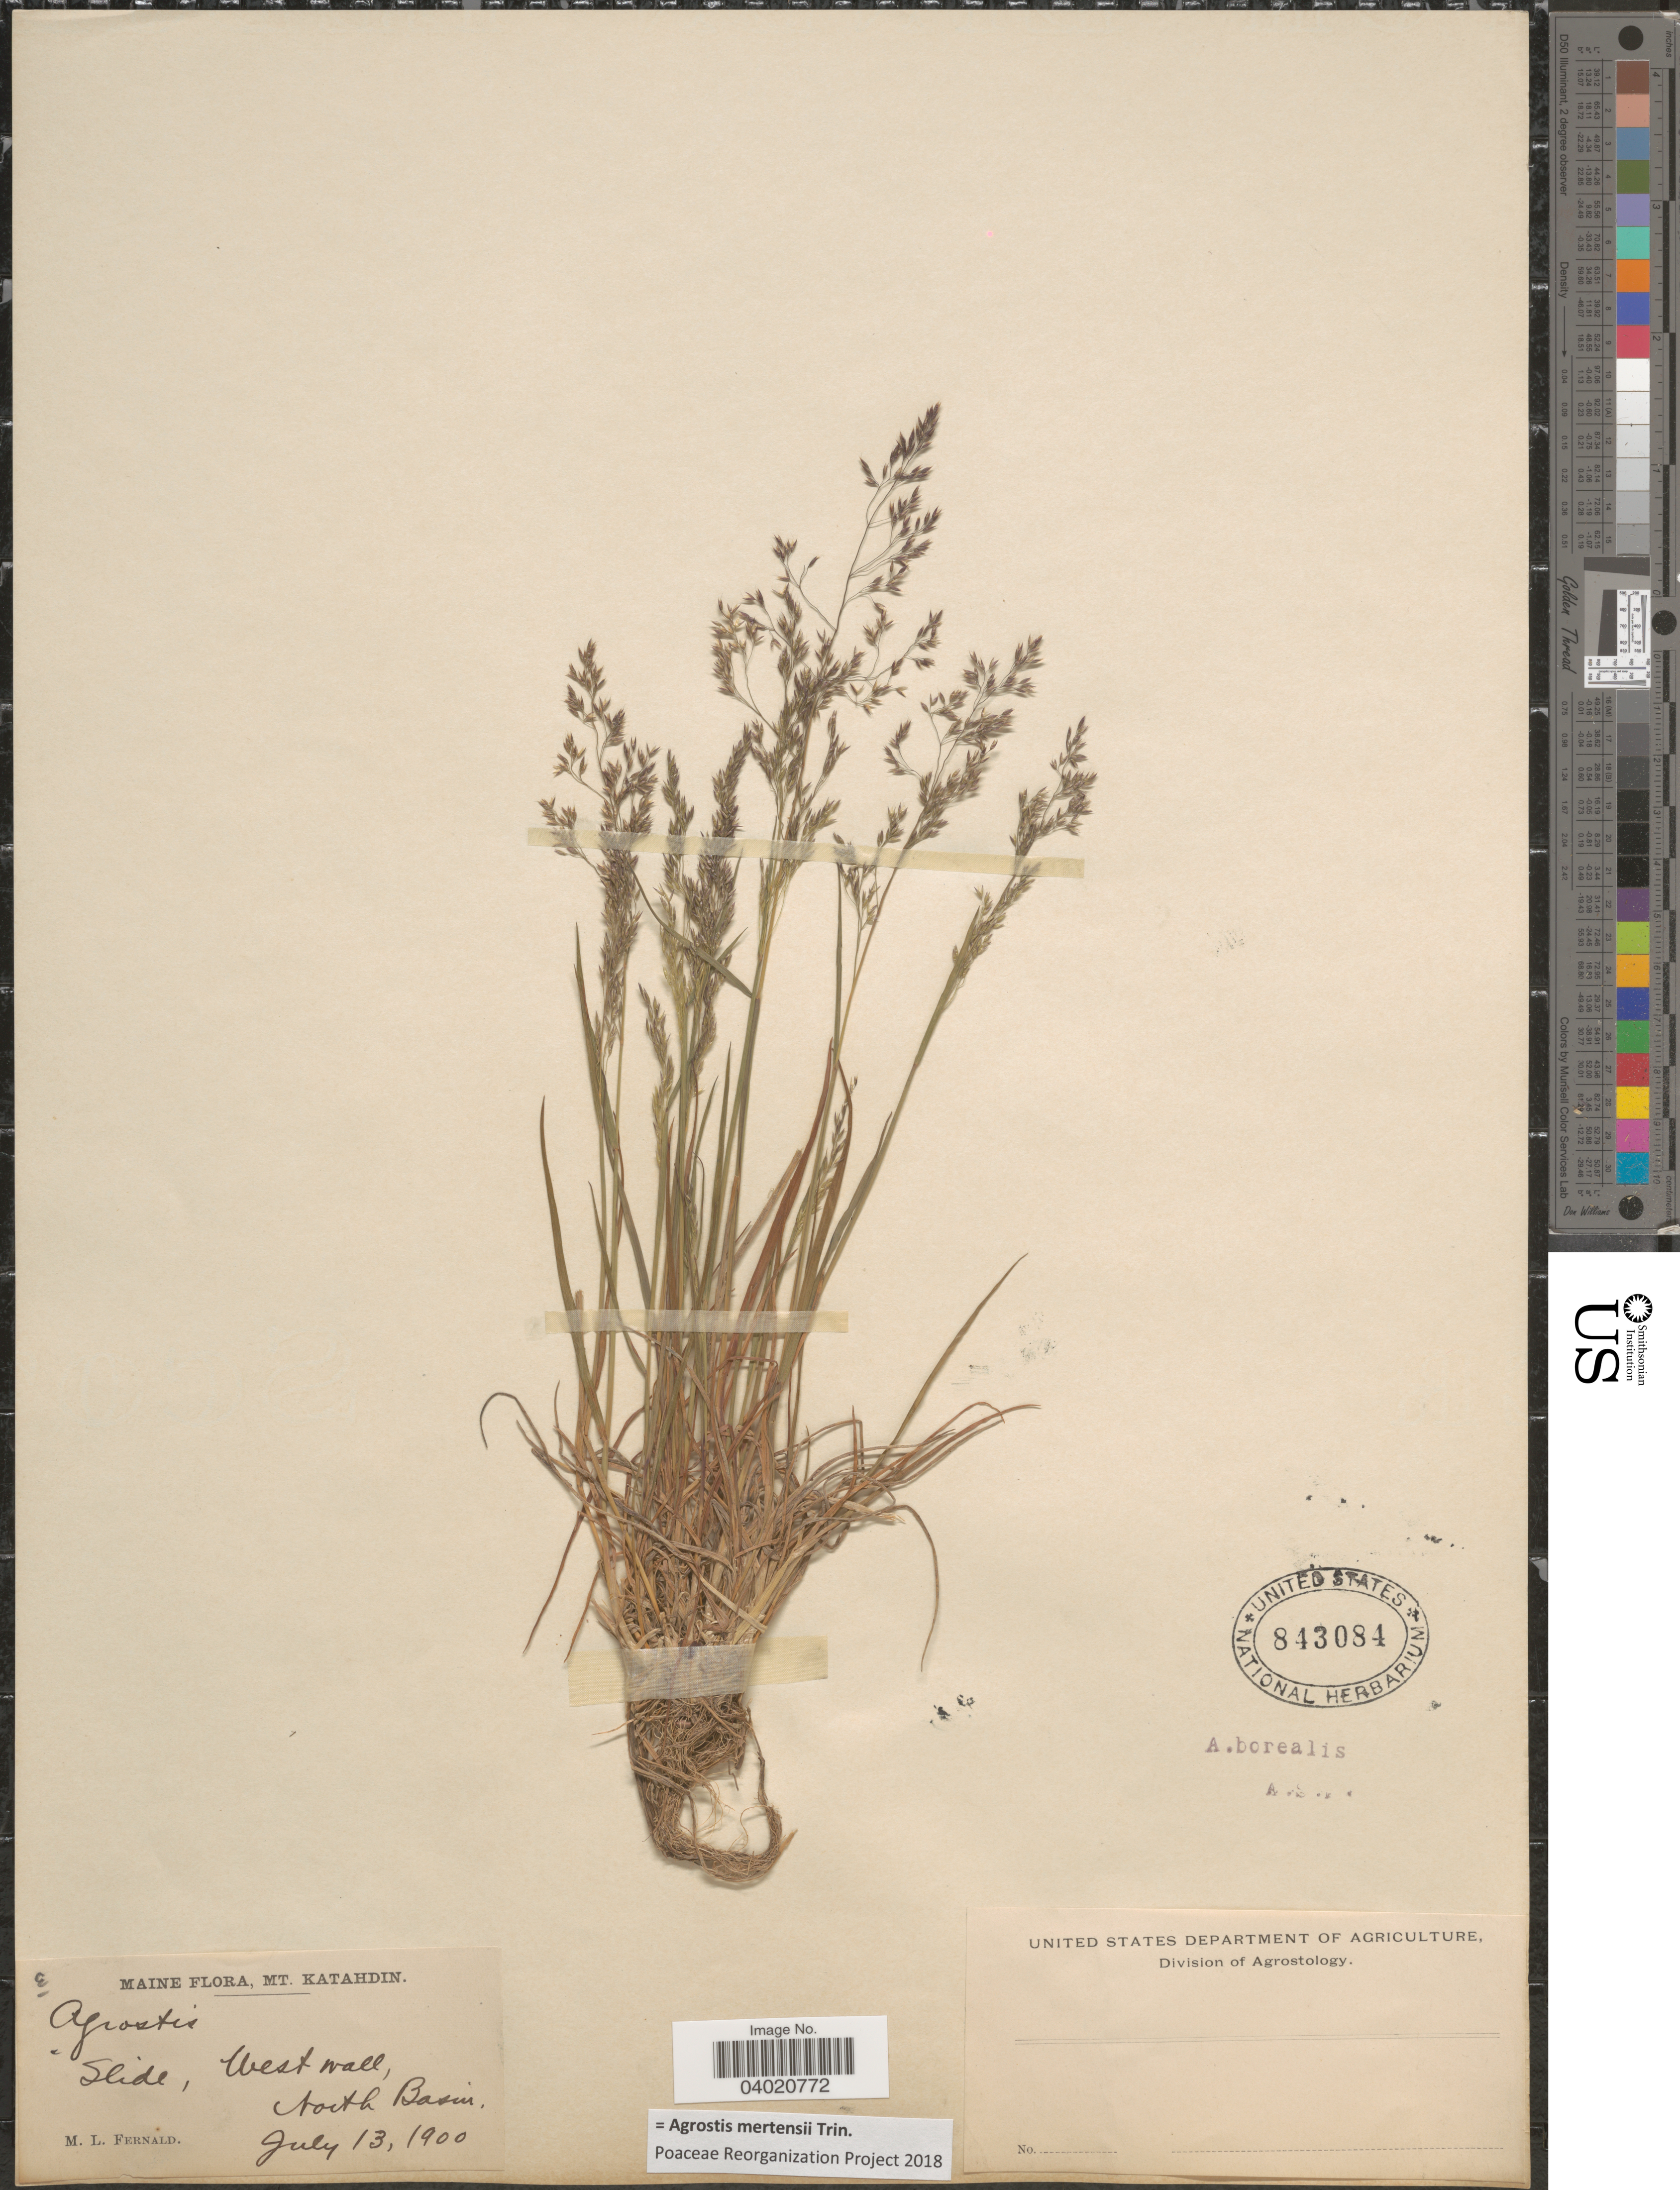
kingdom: Plantae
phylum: Tracheophyta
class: Liliopsida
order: Poales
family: Poaceae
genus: Agrostis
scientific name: Agrostis mertensii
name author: Trin.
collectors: M. L. Fernald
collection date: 1900-07-13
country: United States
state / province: Maine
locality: Mt. Katahdin. Slide, West wall, North Basin.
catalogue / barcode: US 843084